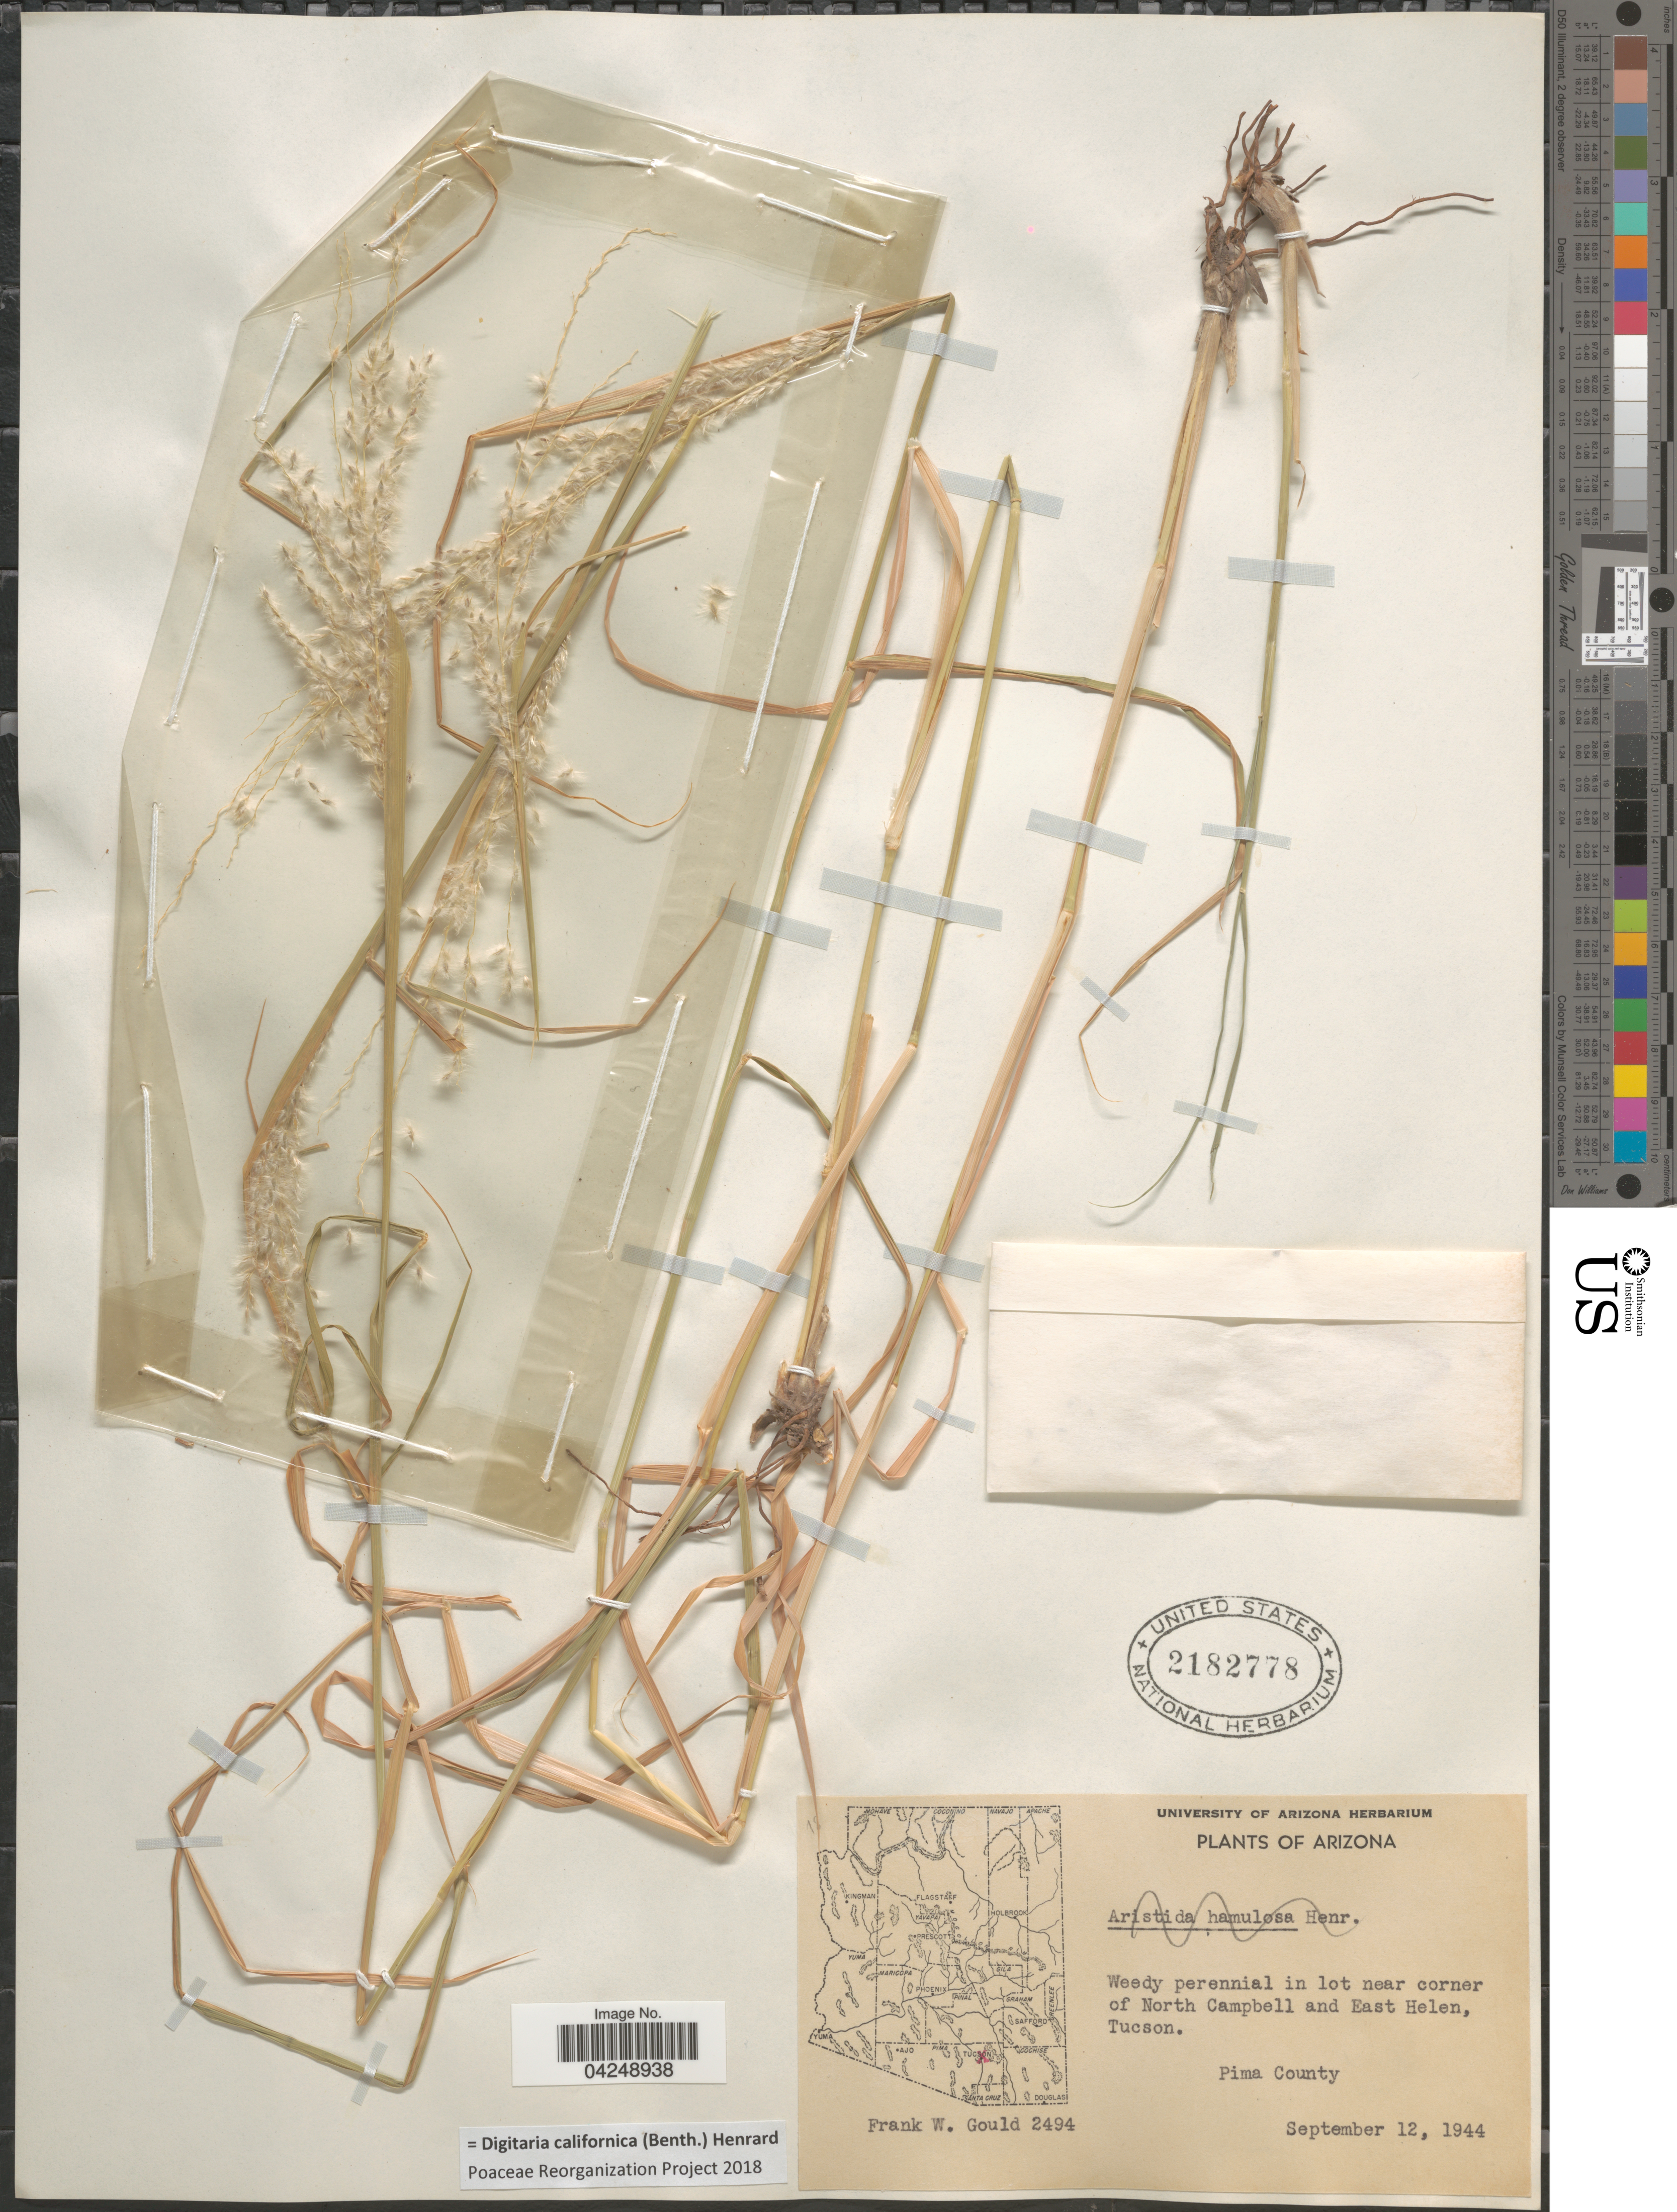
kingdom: Plantae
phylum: Tracheophyta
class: Liliopsida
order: Poales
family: Poaceae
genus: Digitaria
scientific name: Digitaria californica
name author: (Benth.) Henr.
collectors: F. W. Gould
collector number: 2494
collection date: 1944-09-12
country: United States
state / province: Arizona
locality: Weedy perennial in lot near corner of North Campbell and East Helen, Tucson. Pima County.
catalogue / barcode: US 2182778